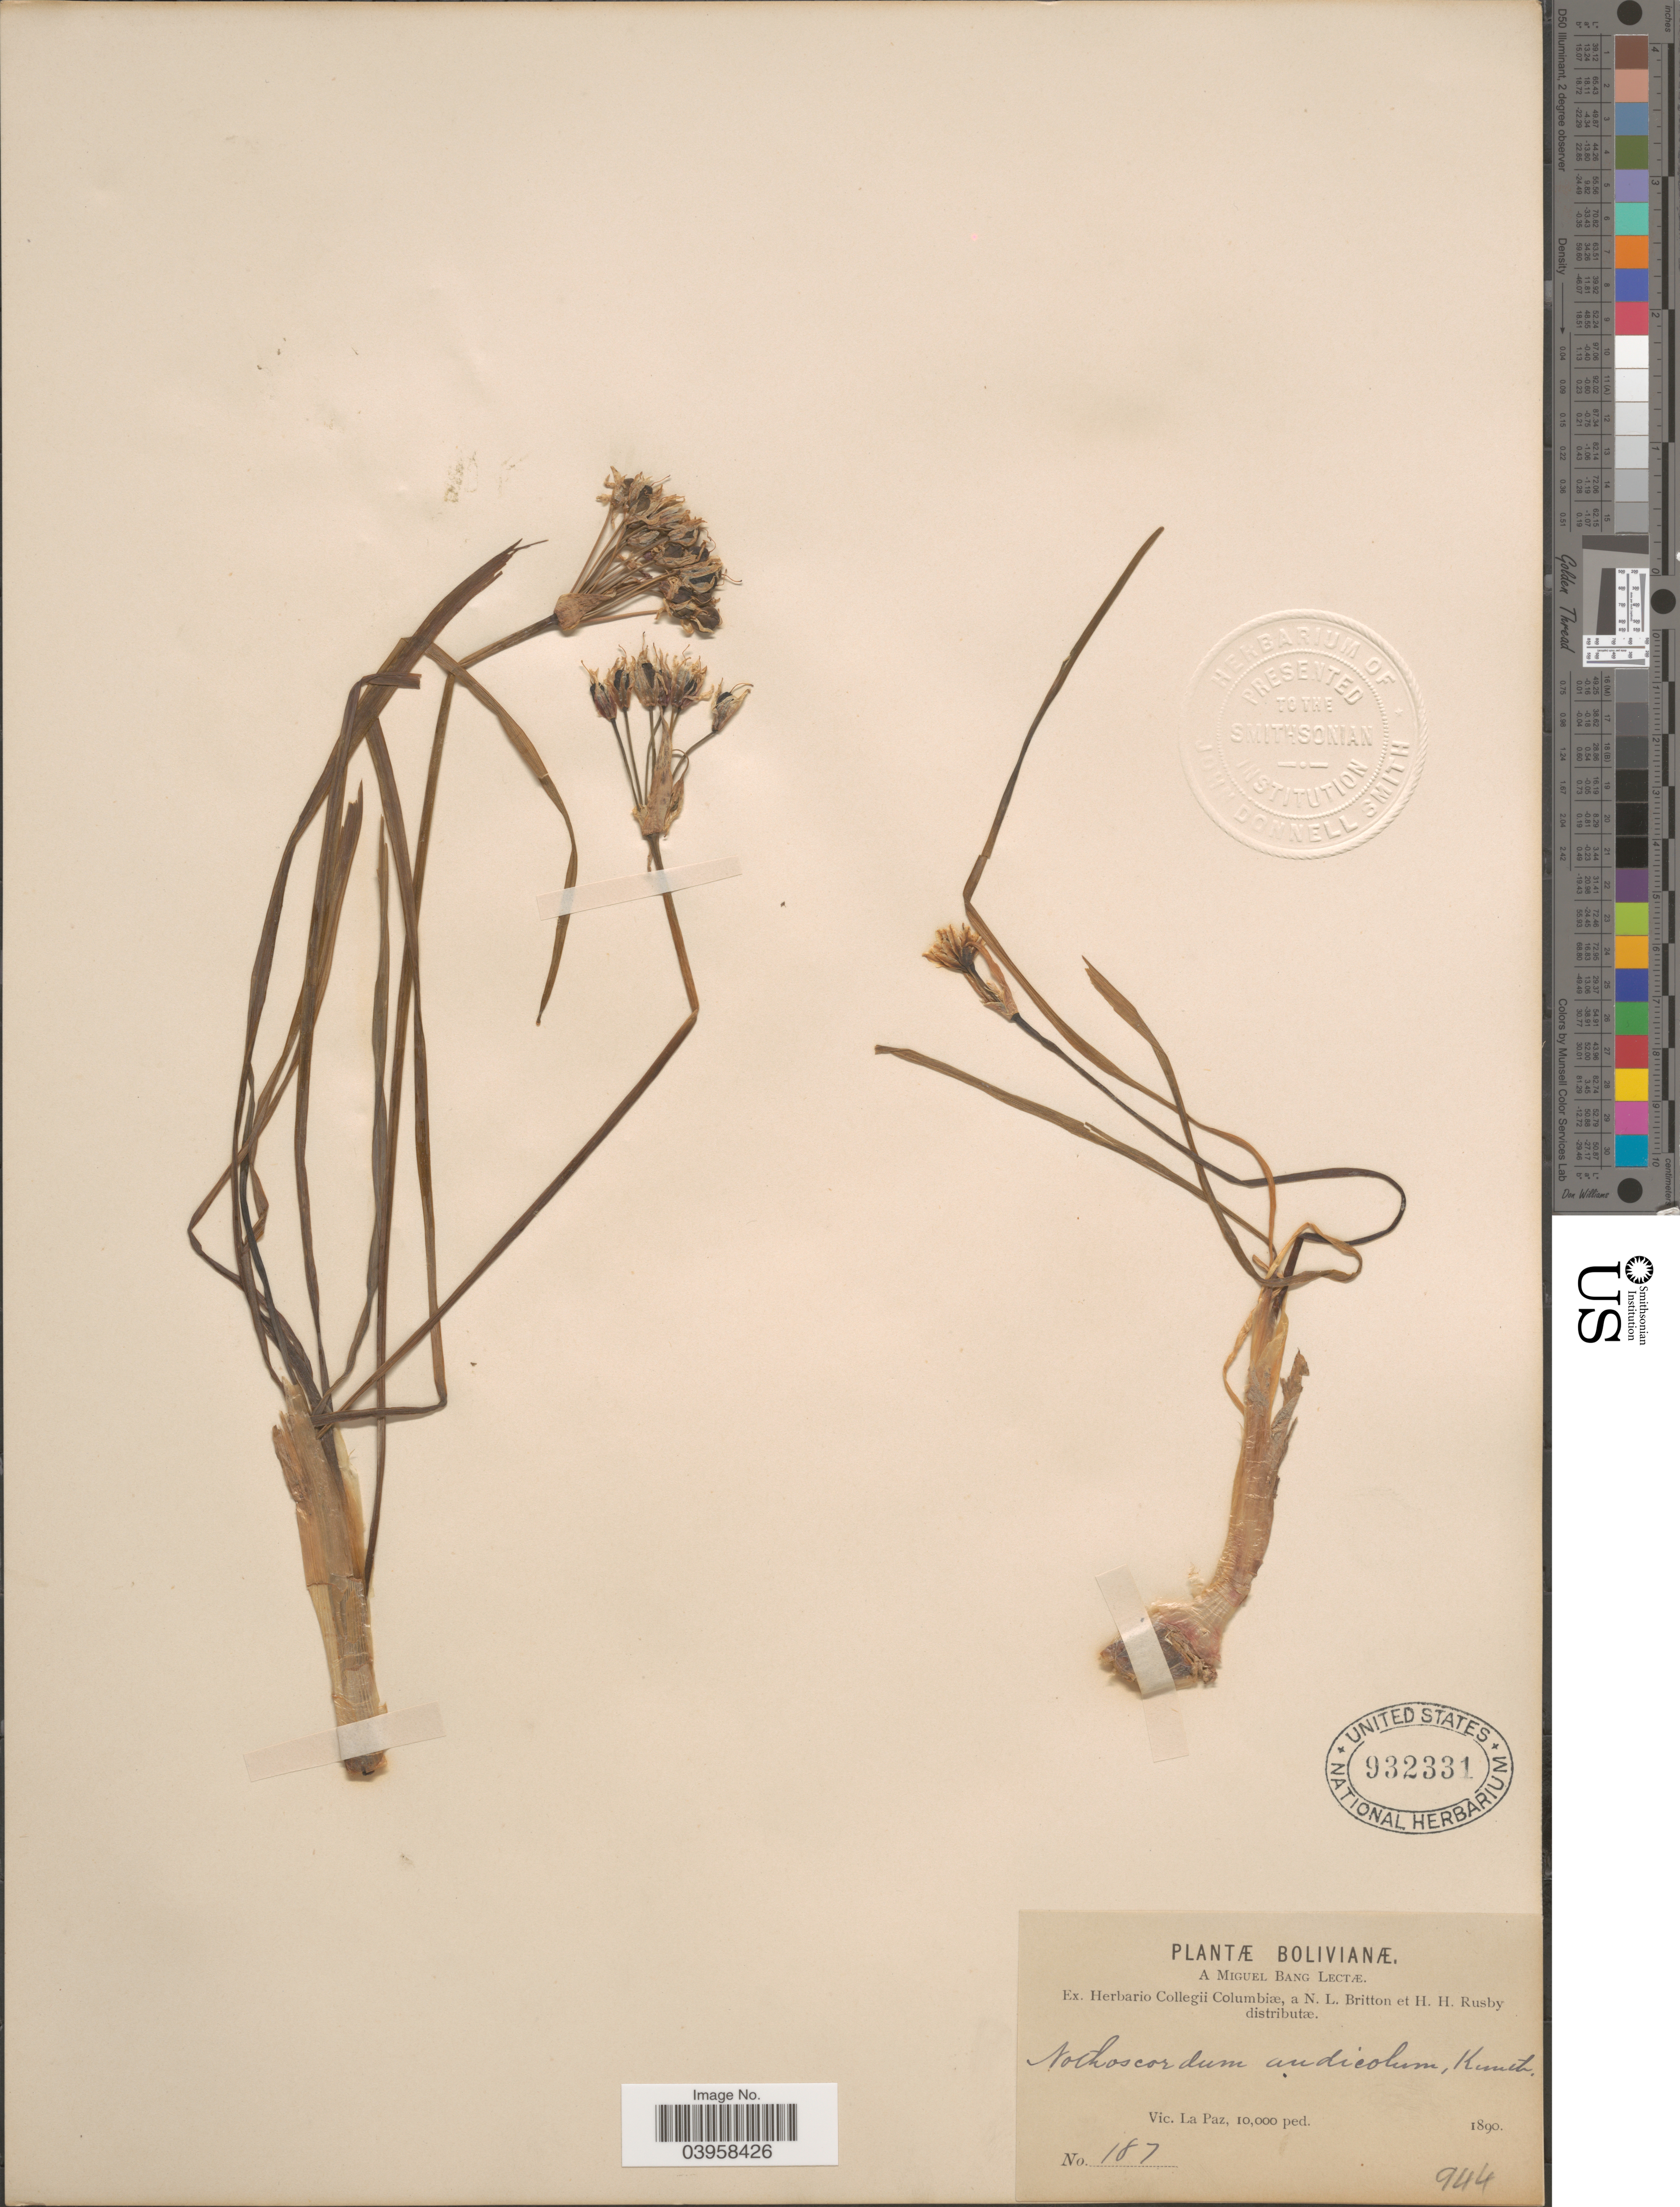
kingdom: Plantae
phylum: Tracheophyta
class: Liliopsida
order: Asparagales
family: Amaryllidaceae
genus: Nothoscordum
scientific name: Nothoscordum andicola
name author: Kunth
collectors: M. Bang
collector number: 187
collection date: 1890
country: Bolivia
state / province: La Paz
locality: Vic. La Paz.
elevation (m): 3048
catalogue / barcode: US 932331